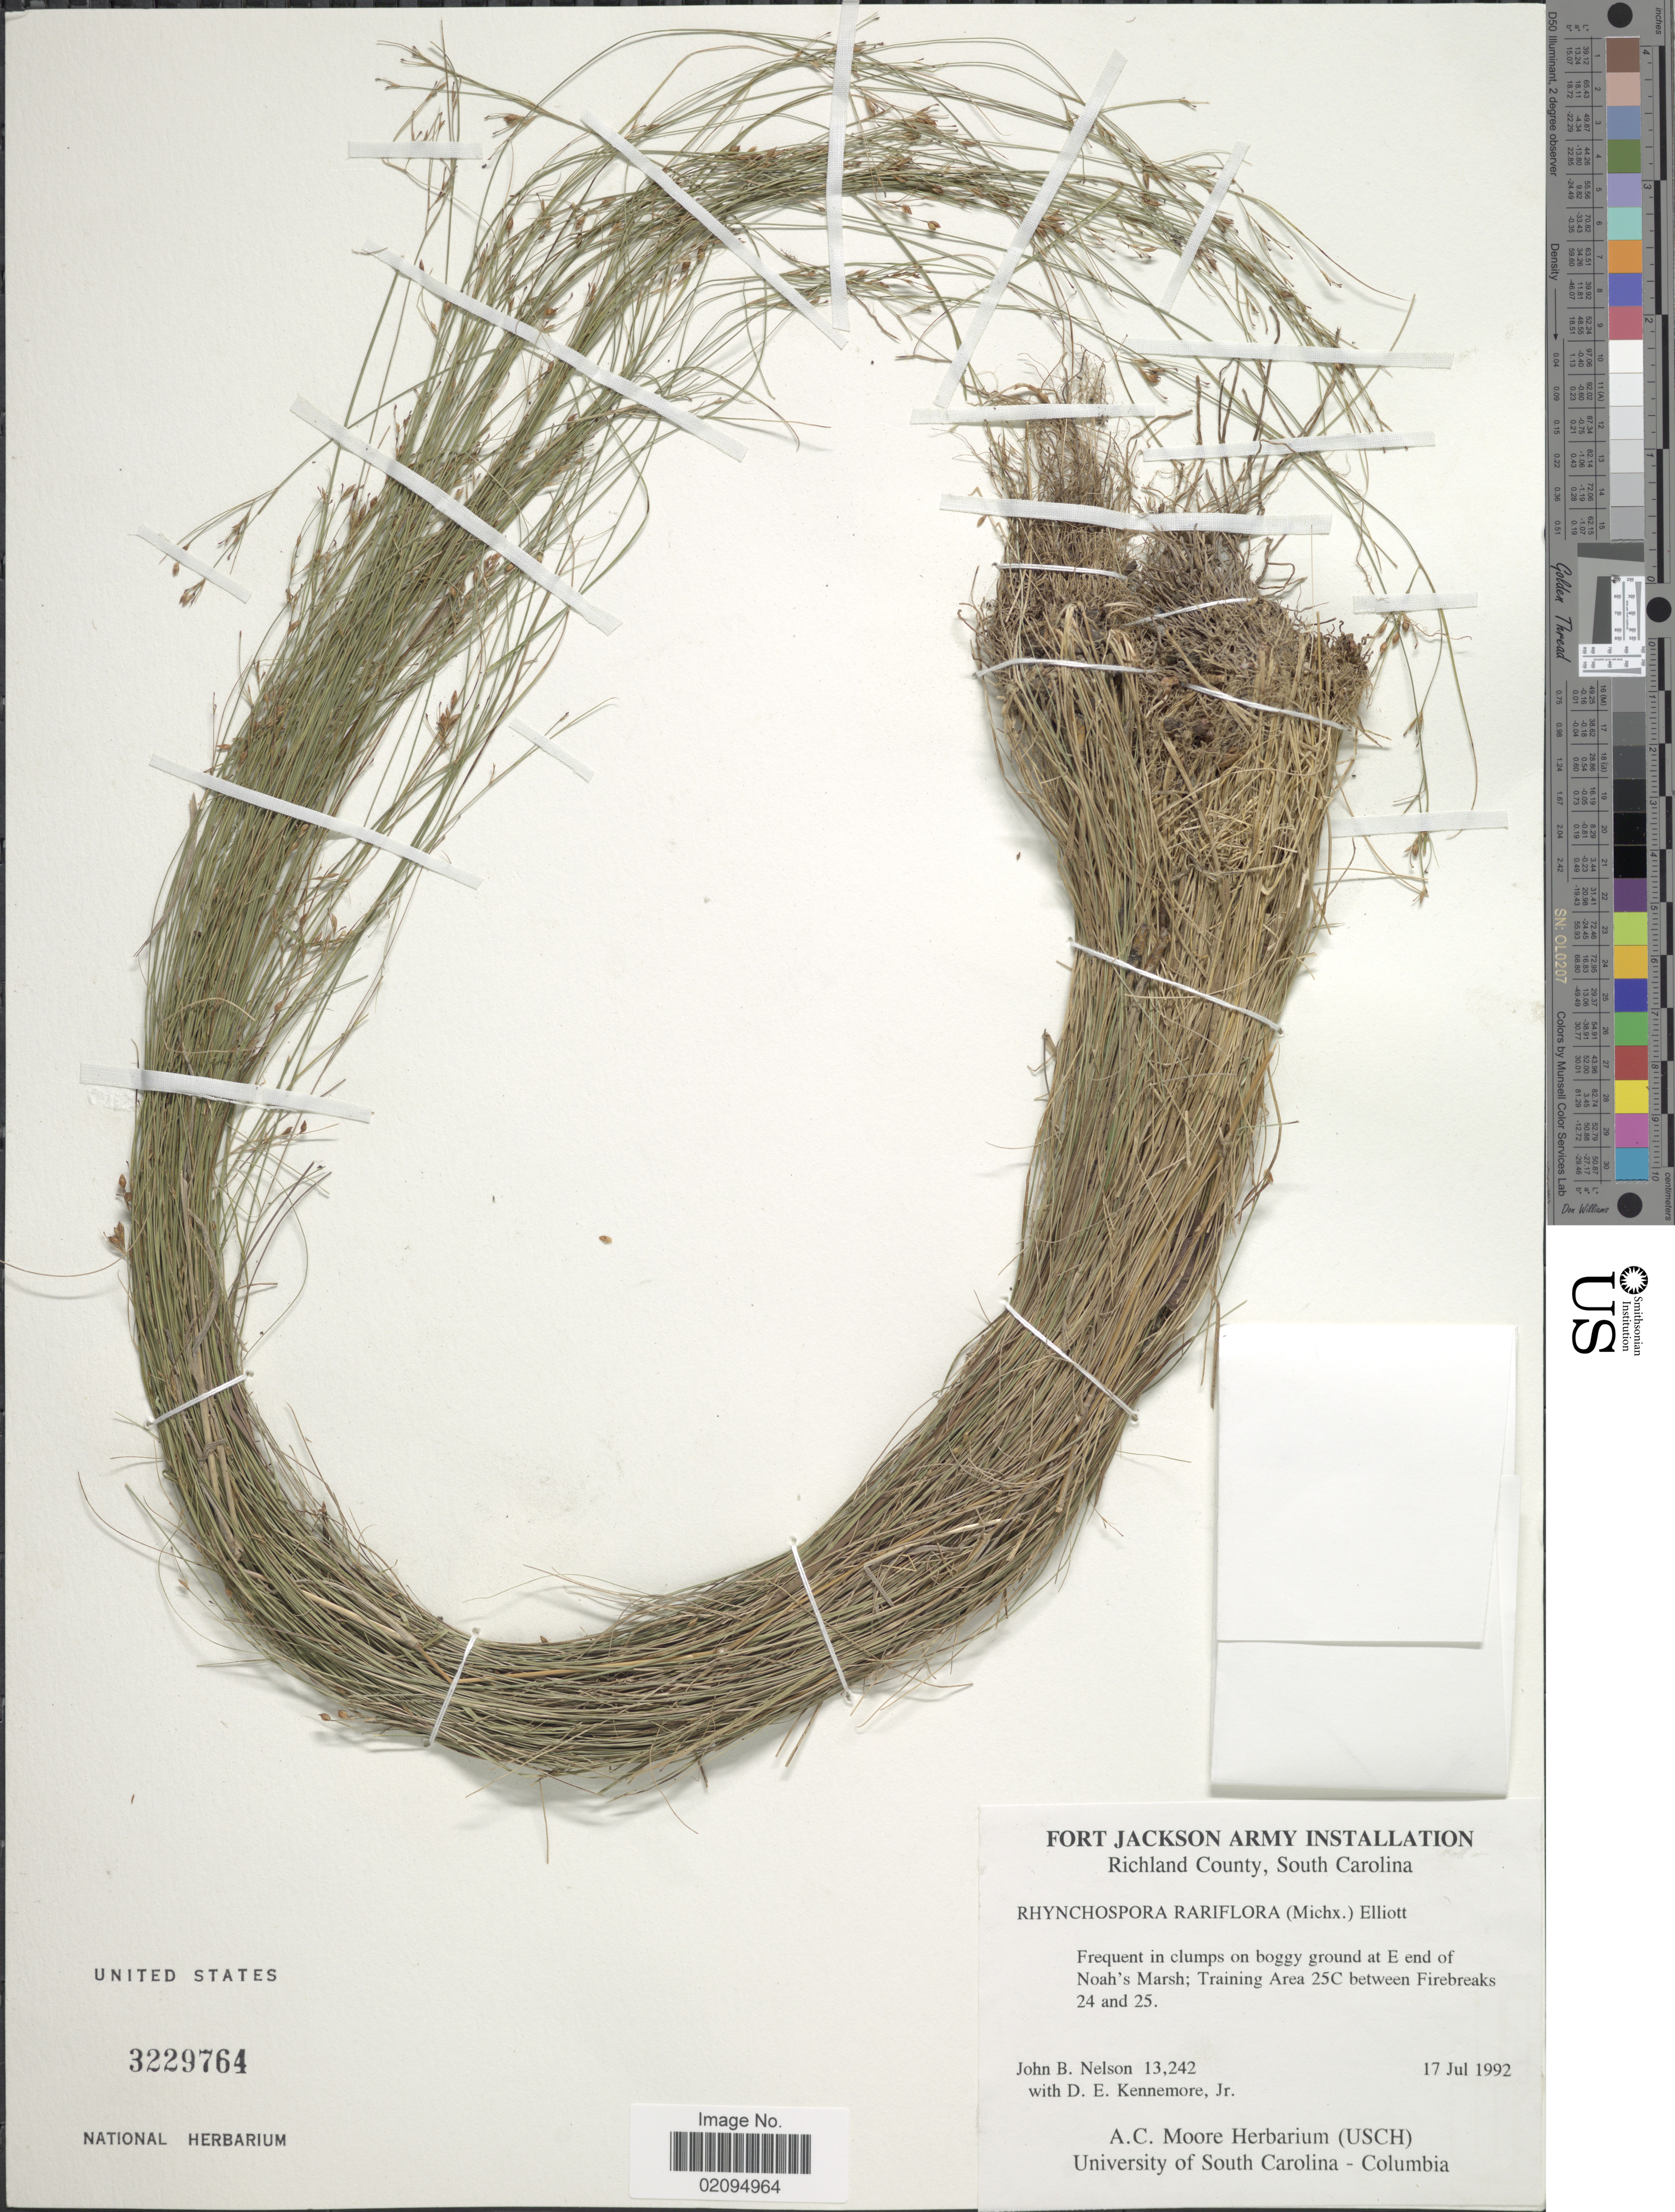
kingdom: Plantae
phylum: Tracheophyta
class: Liliopsida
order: Poales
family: Cyperaceae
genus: Rhynchospora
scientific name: Rhynchospora rariflora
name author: (Michx.) Elliott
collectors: J. B. Nelson & D. Kennemore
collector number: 13242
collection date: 1992-07-17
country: United States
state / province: South Carolina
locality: Jackson Army [unsure placement] Richland County, At E end of Noah's Marsh; Training Area 25C between Firebreaks 24 and 25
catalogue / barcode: US 3229764